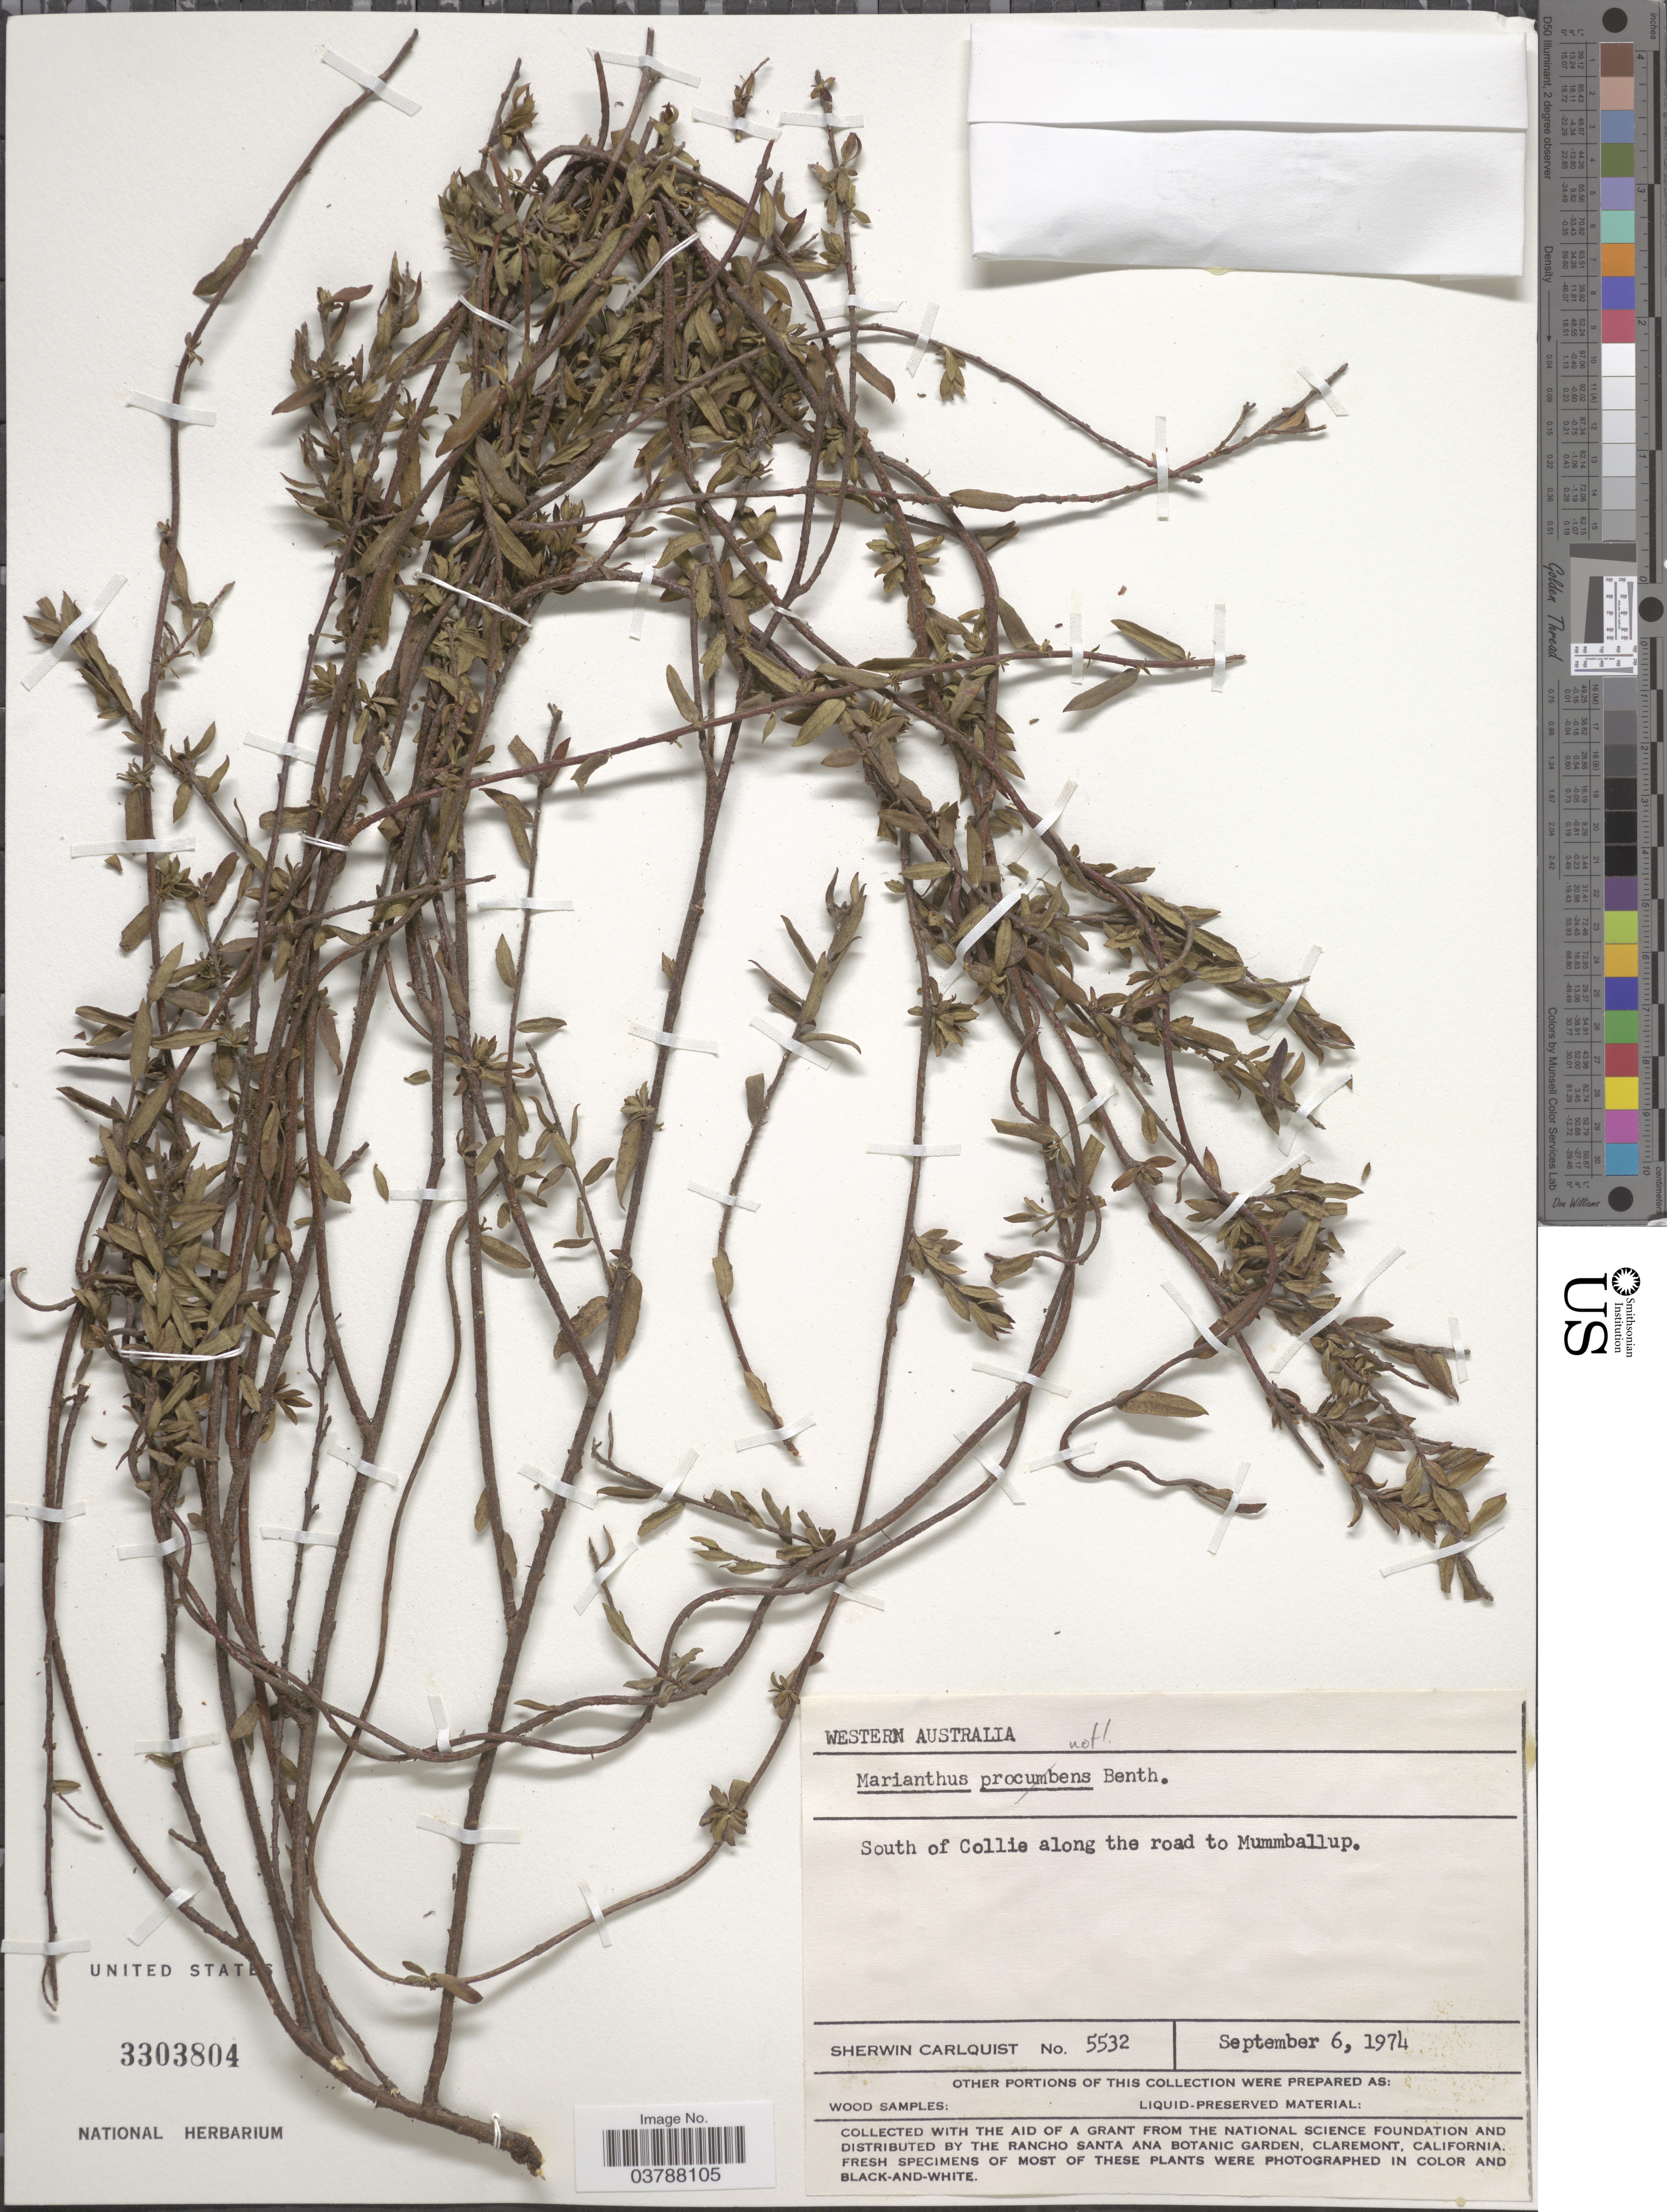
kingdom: Plantae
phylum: Tracheophyta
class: Magnoliopsida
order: Apiales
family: Pittosporaceae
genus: Marianthus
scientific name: Marianthus sp.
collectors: S. Carlquist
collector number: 5532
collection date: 1974-09-06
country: Australia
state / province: Western Australia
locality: South of Collie along the road to Mummballup.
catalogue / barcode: US 3303804